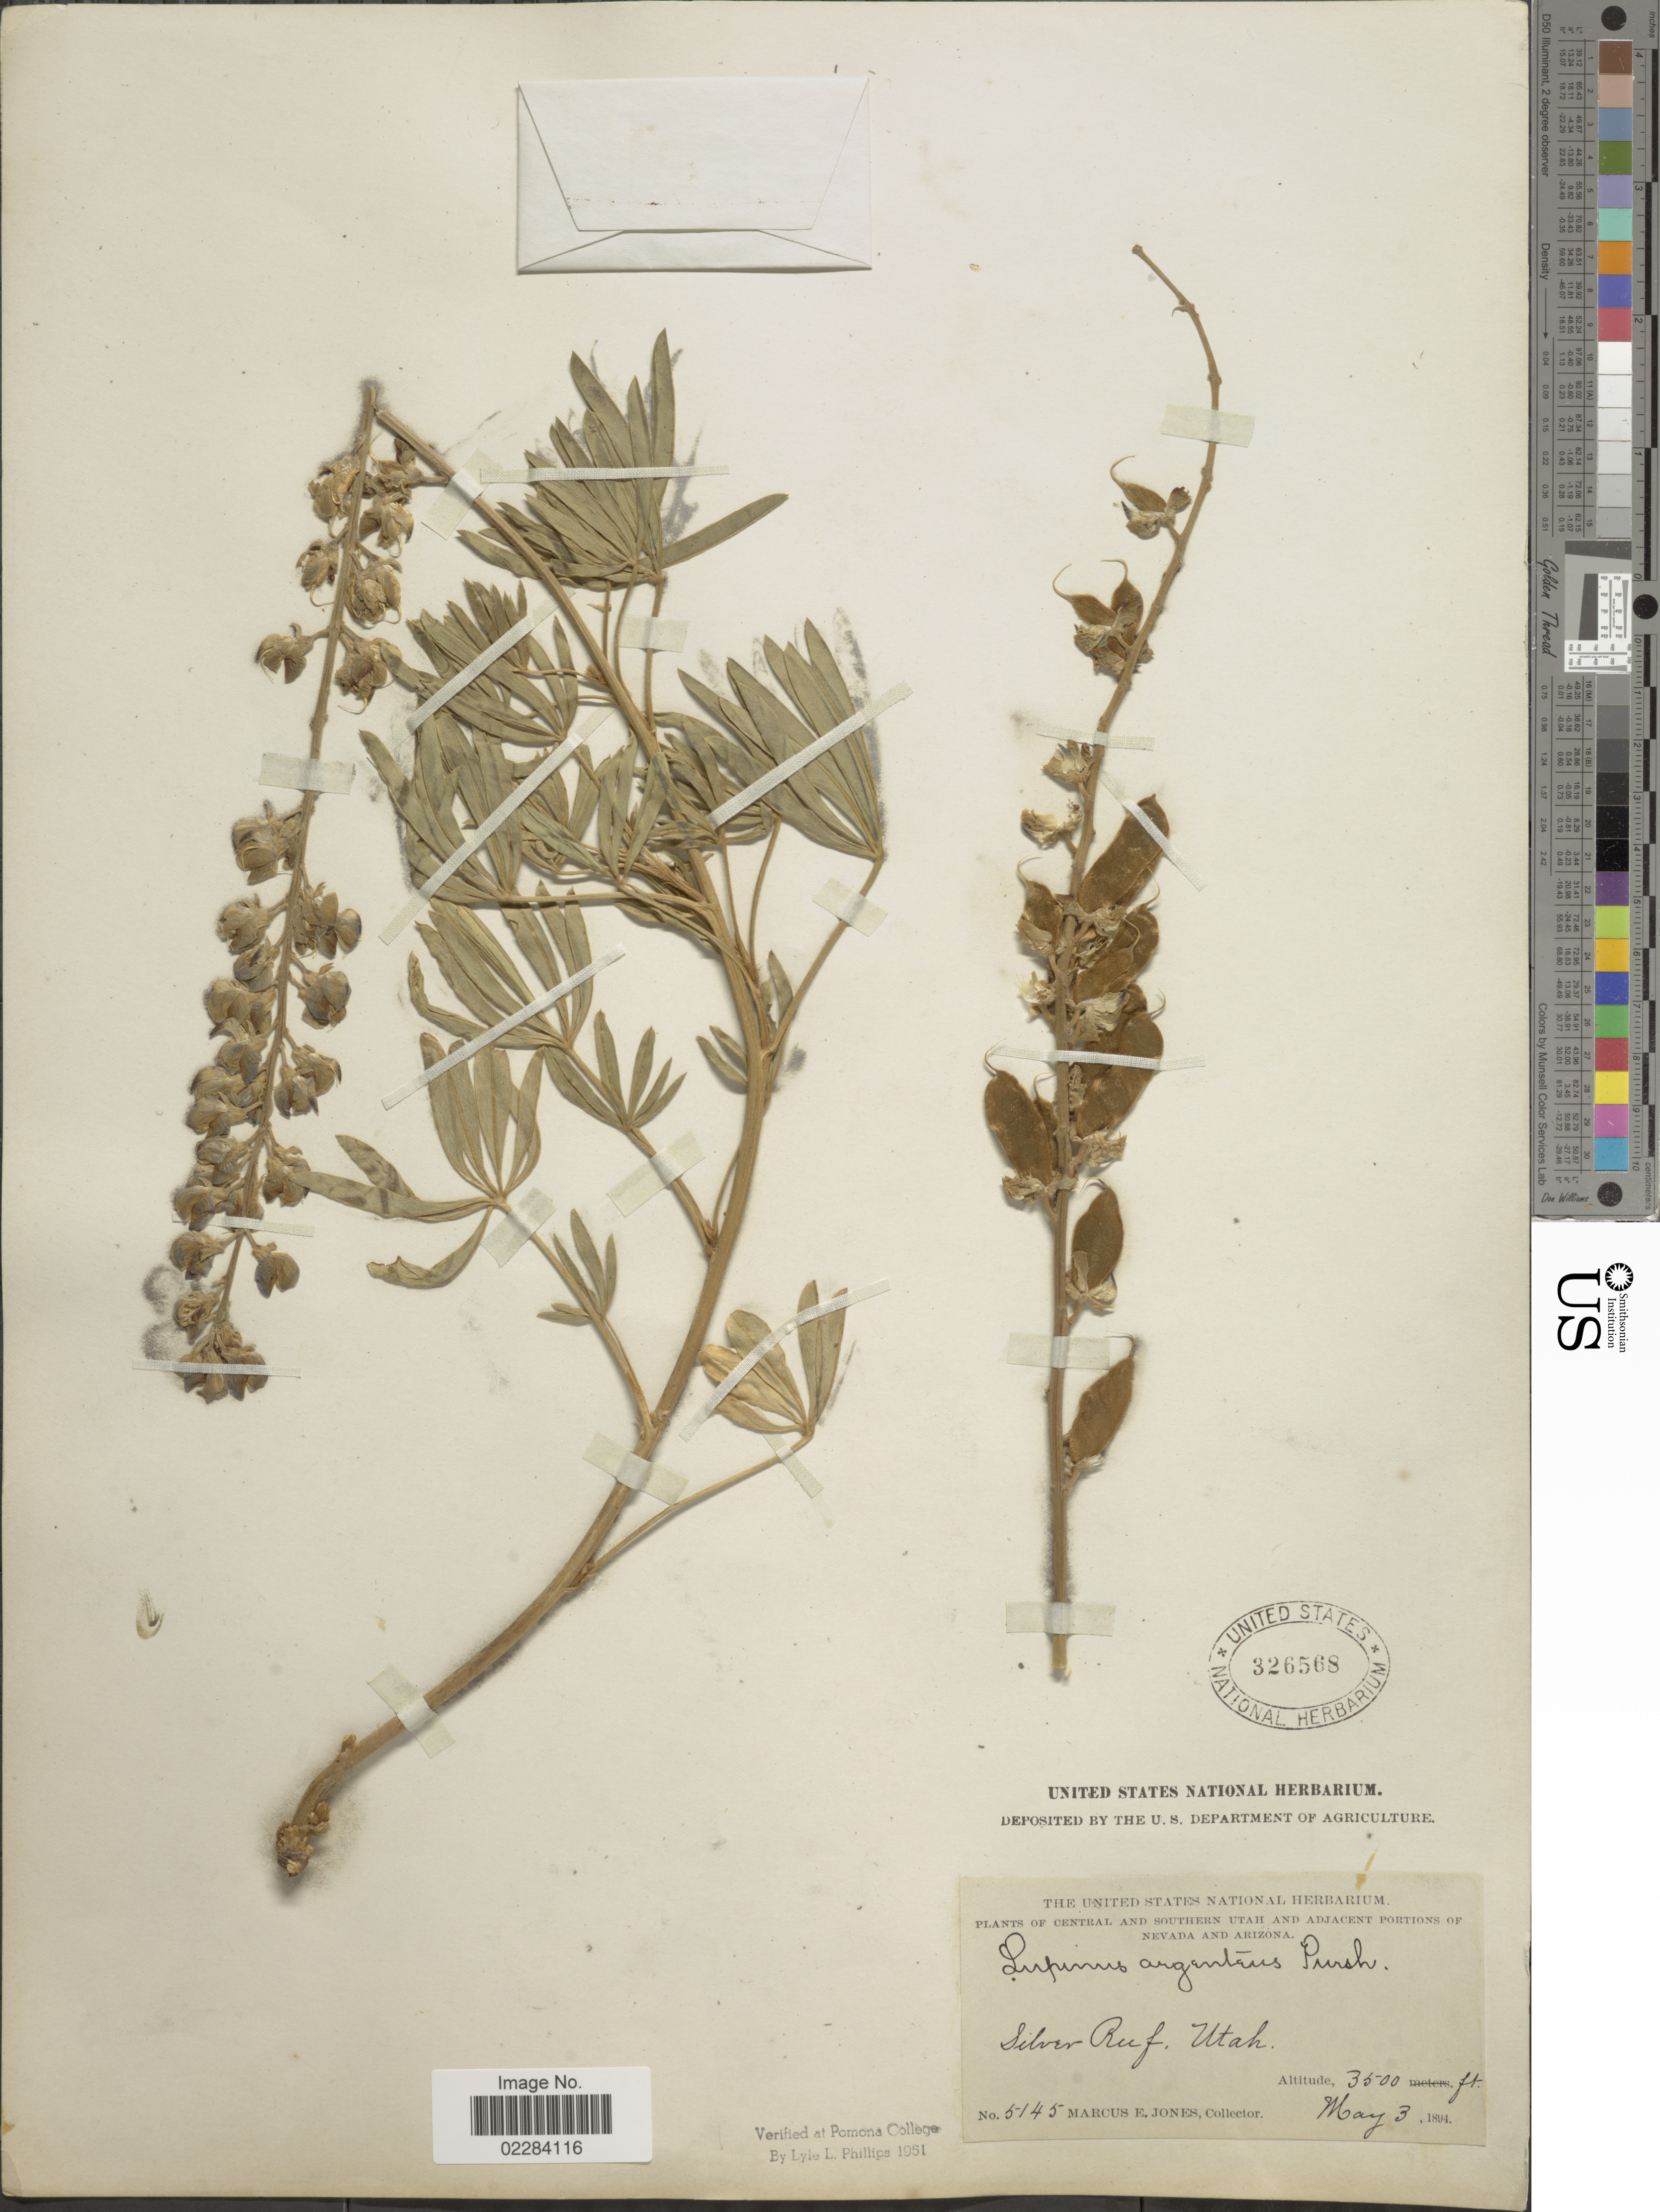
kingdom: Plantae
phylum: Tracheophyta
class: Magnoliopsida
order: Fabales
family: Fabaceae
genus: Lupinus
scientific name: Lupinus argenteus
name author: Pursh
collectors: M. E. Jones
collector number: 5145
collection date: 1894-05-03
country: United States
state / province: Utah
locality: Silver Reef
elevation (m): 1067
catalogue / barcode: US 326568